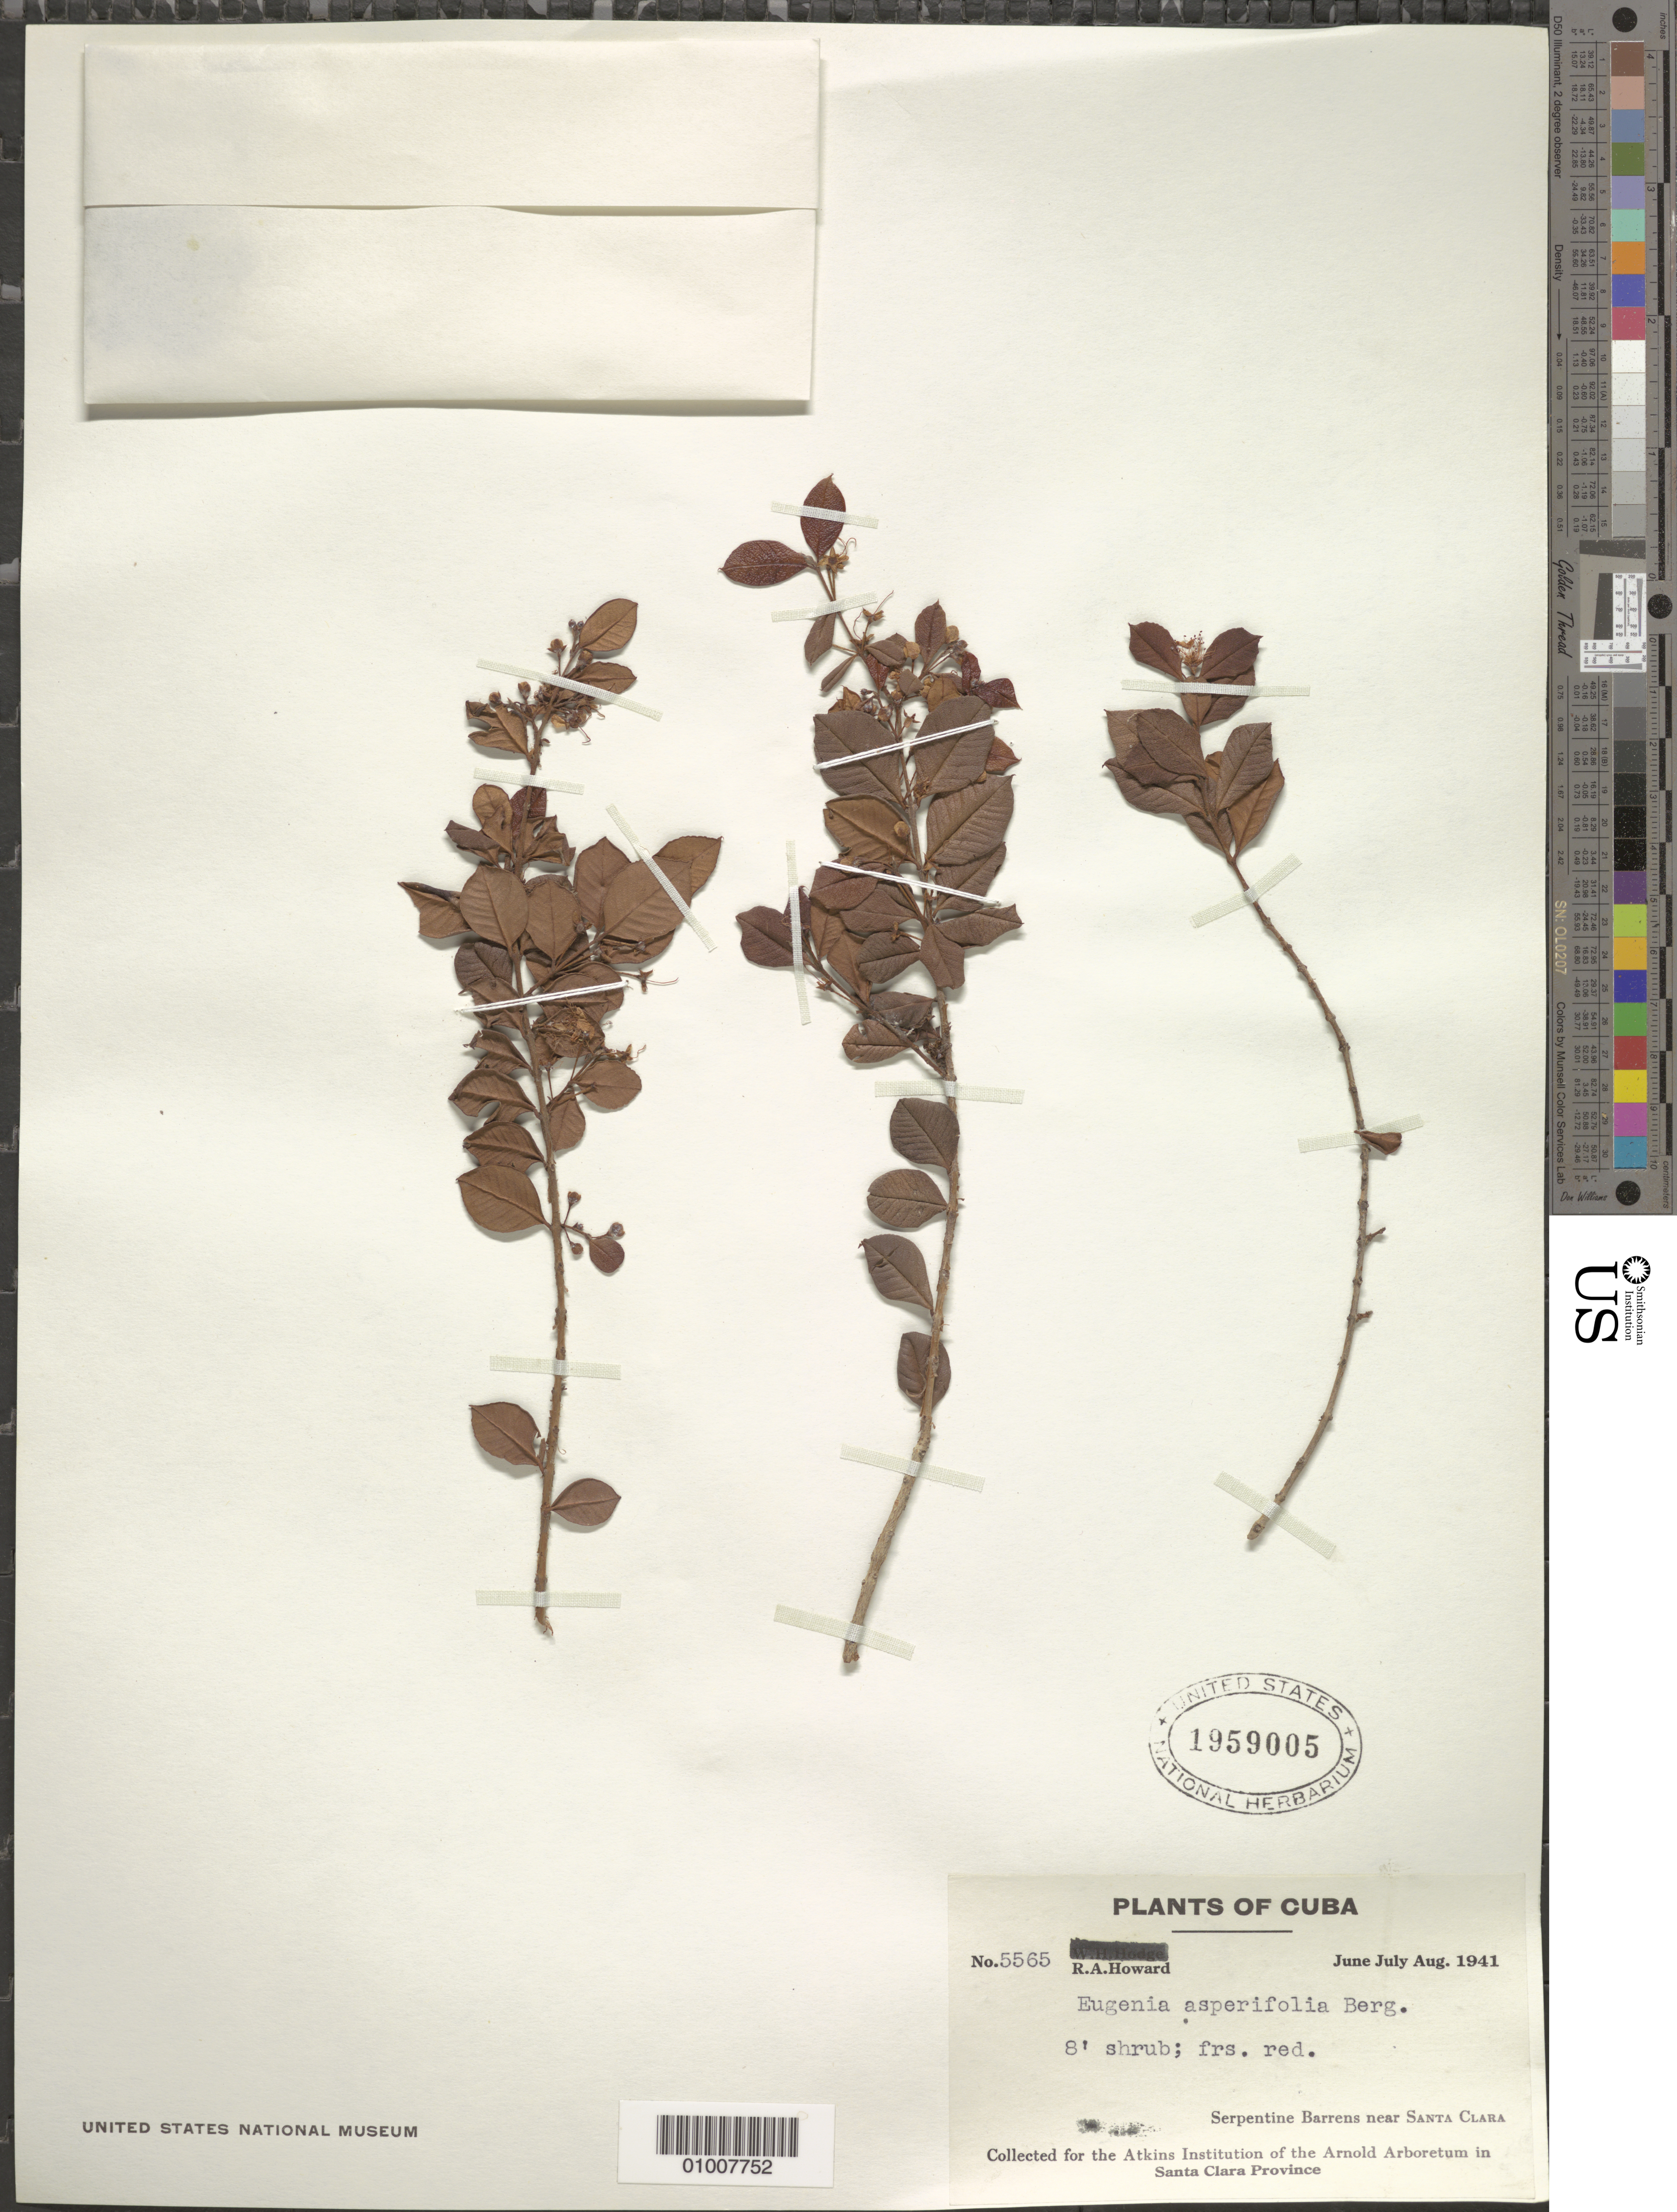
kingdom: Plantae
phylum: Tracheophyta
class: Magnoliopsida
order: Myrtales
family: Myrtaceae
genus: Eugenia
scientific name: Eugenia asperifolia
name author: O. Berg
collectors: R. A. Howard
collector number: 5565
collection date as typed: Jun 1941 to -- Aug 1941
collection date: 1941-06/1941-08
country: Cuba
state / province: Villa Clara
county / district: Santa Clara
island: Cuba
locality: Near Santa Clara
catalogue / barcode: US 1959005